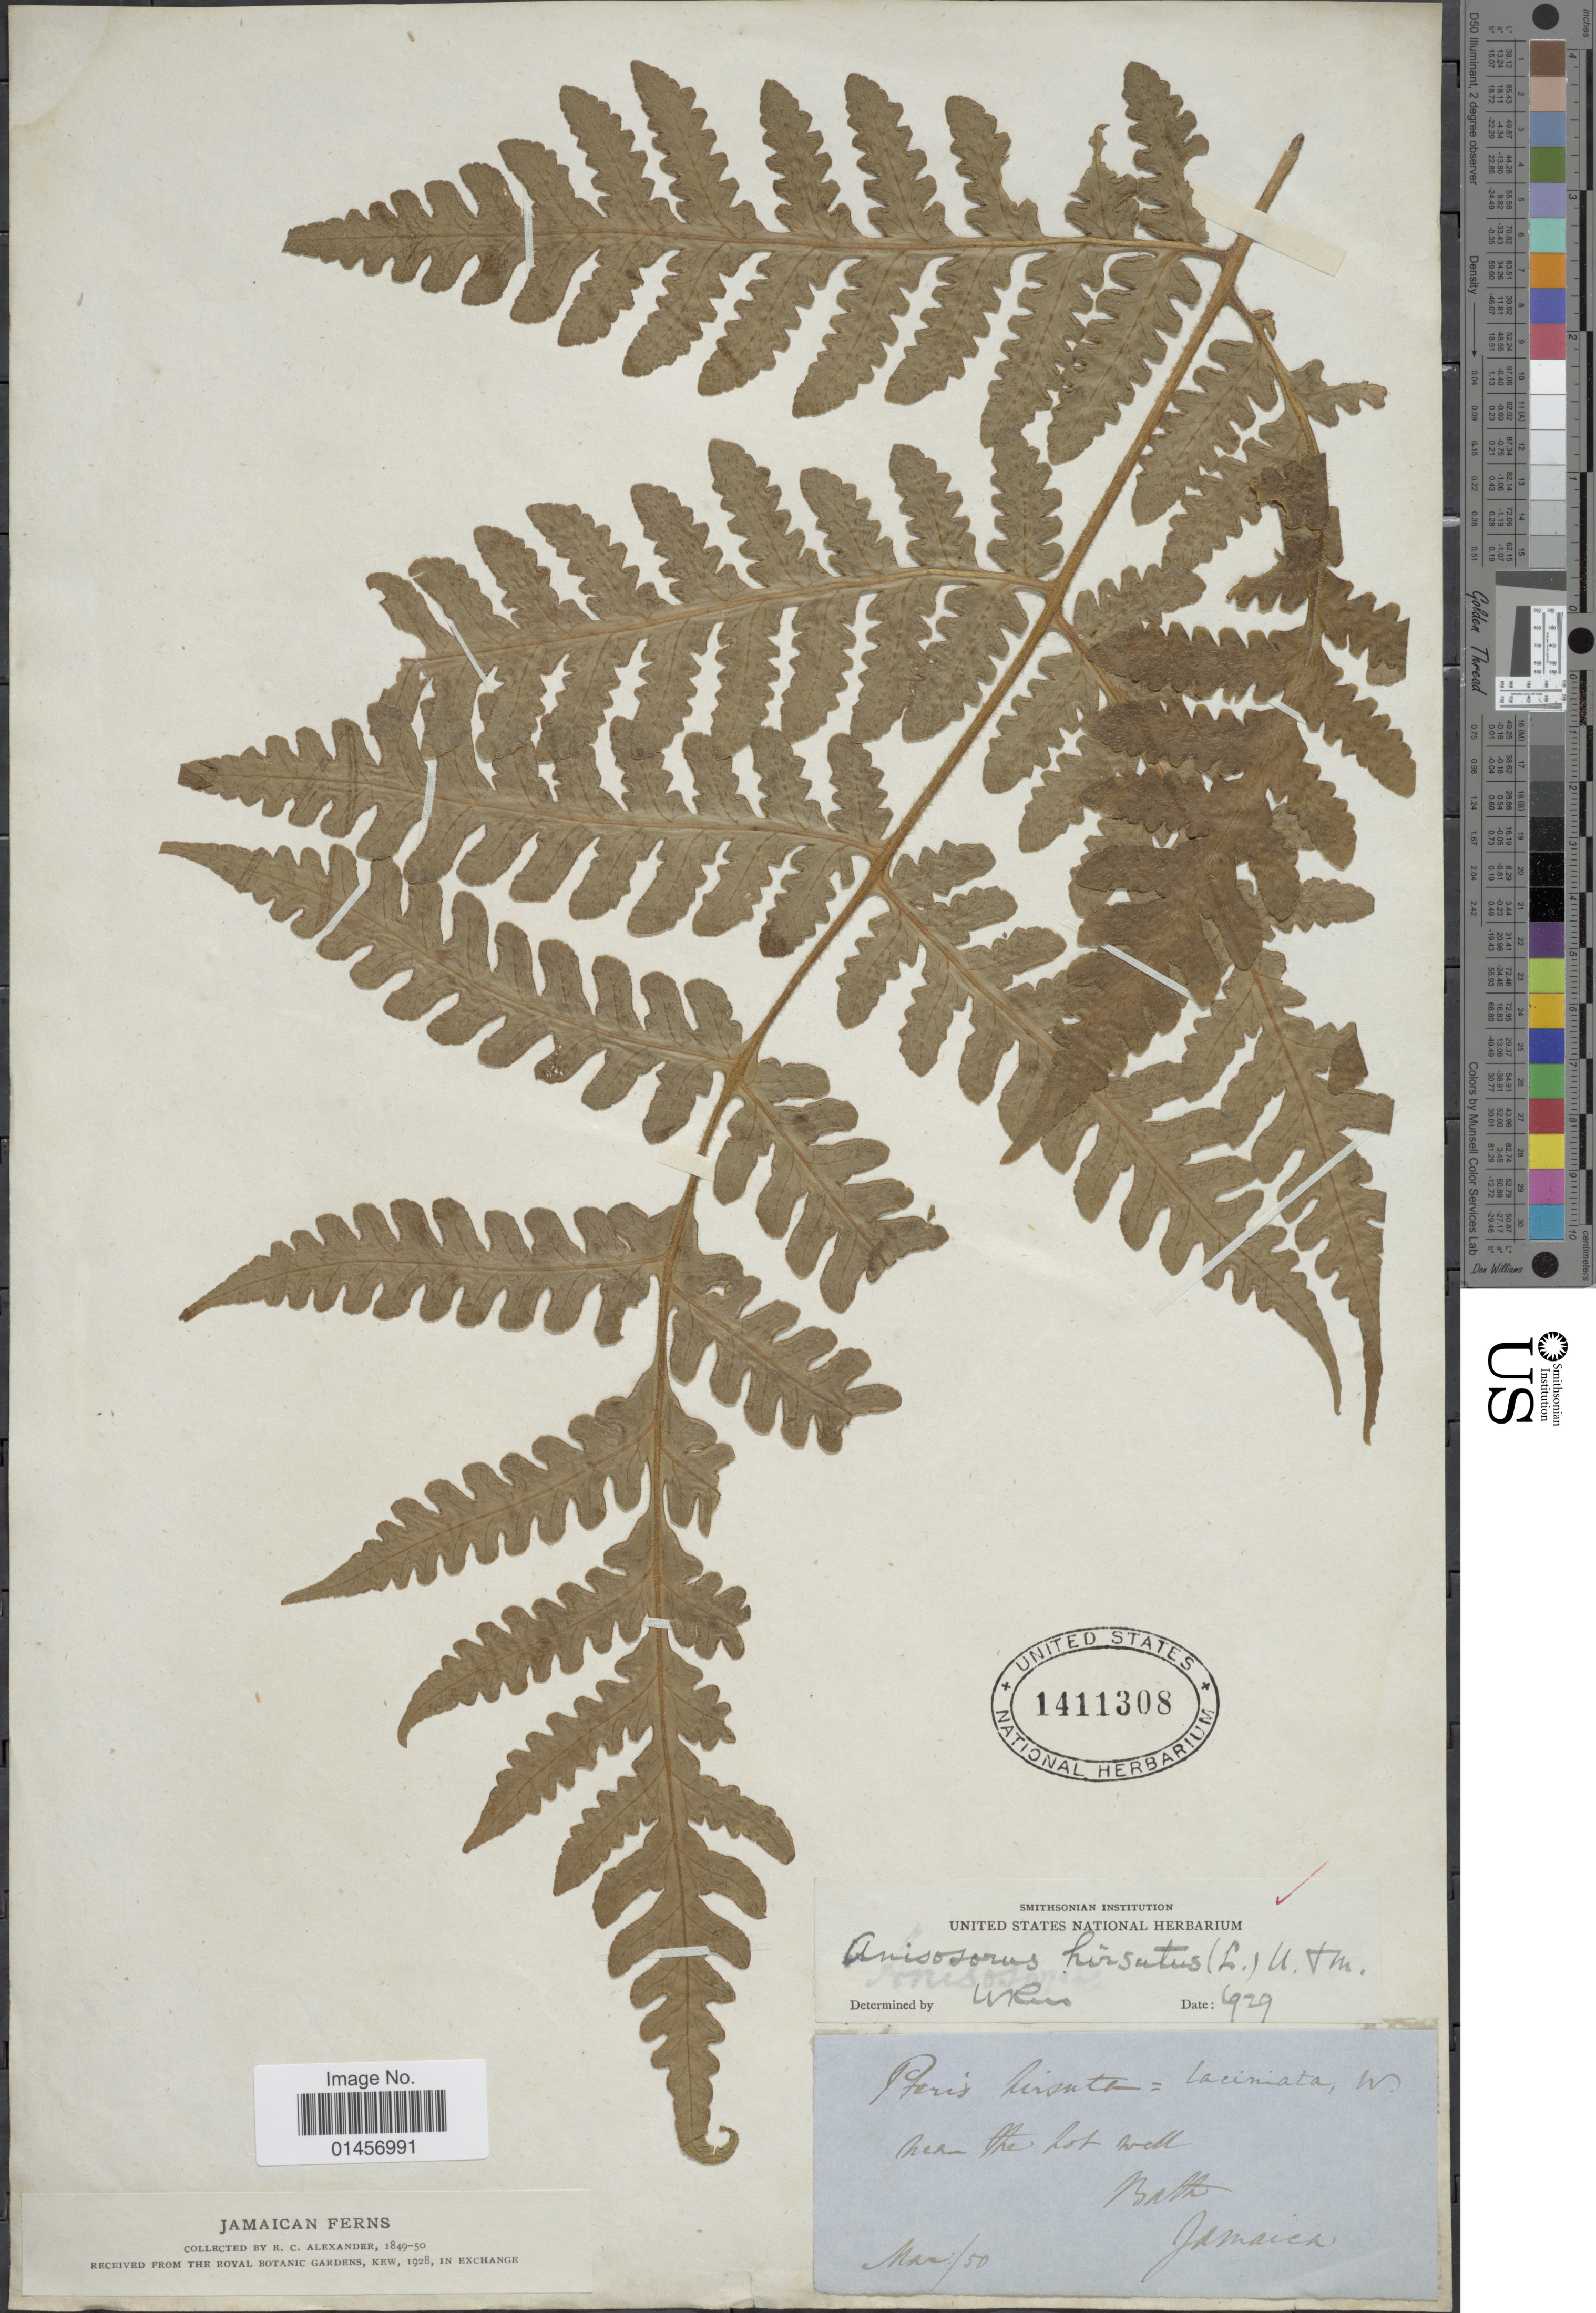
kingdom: Plantae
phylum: Tracheophyta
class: Polypodiopsida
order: Polypodiales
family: Lonchitidaceae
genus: Lonchitis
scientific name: Lonchitis hirsuta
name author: L.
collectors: R. C. Alexander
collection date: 1849/1850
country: Jamaica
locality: Jamaica, near the Lot well, Bath.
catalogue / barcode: US 1411308